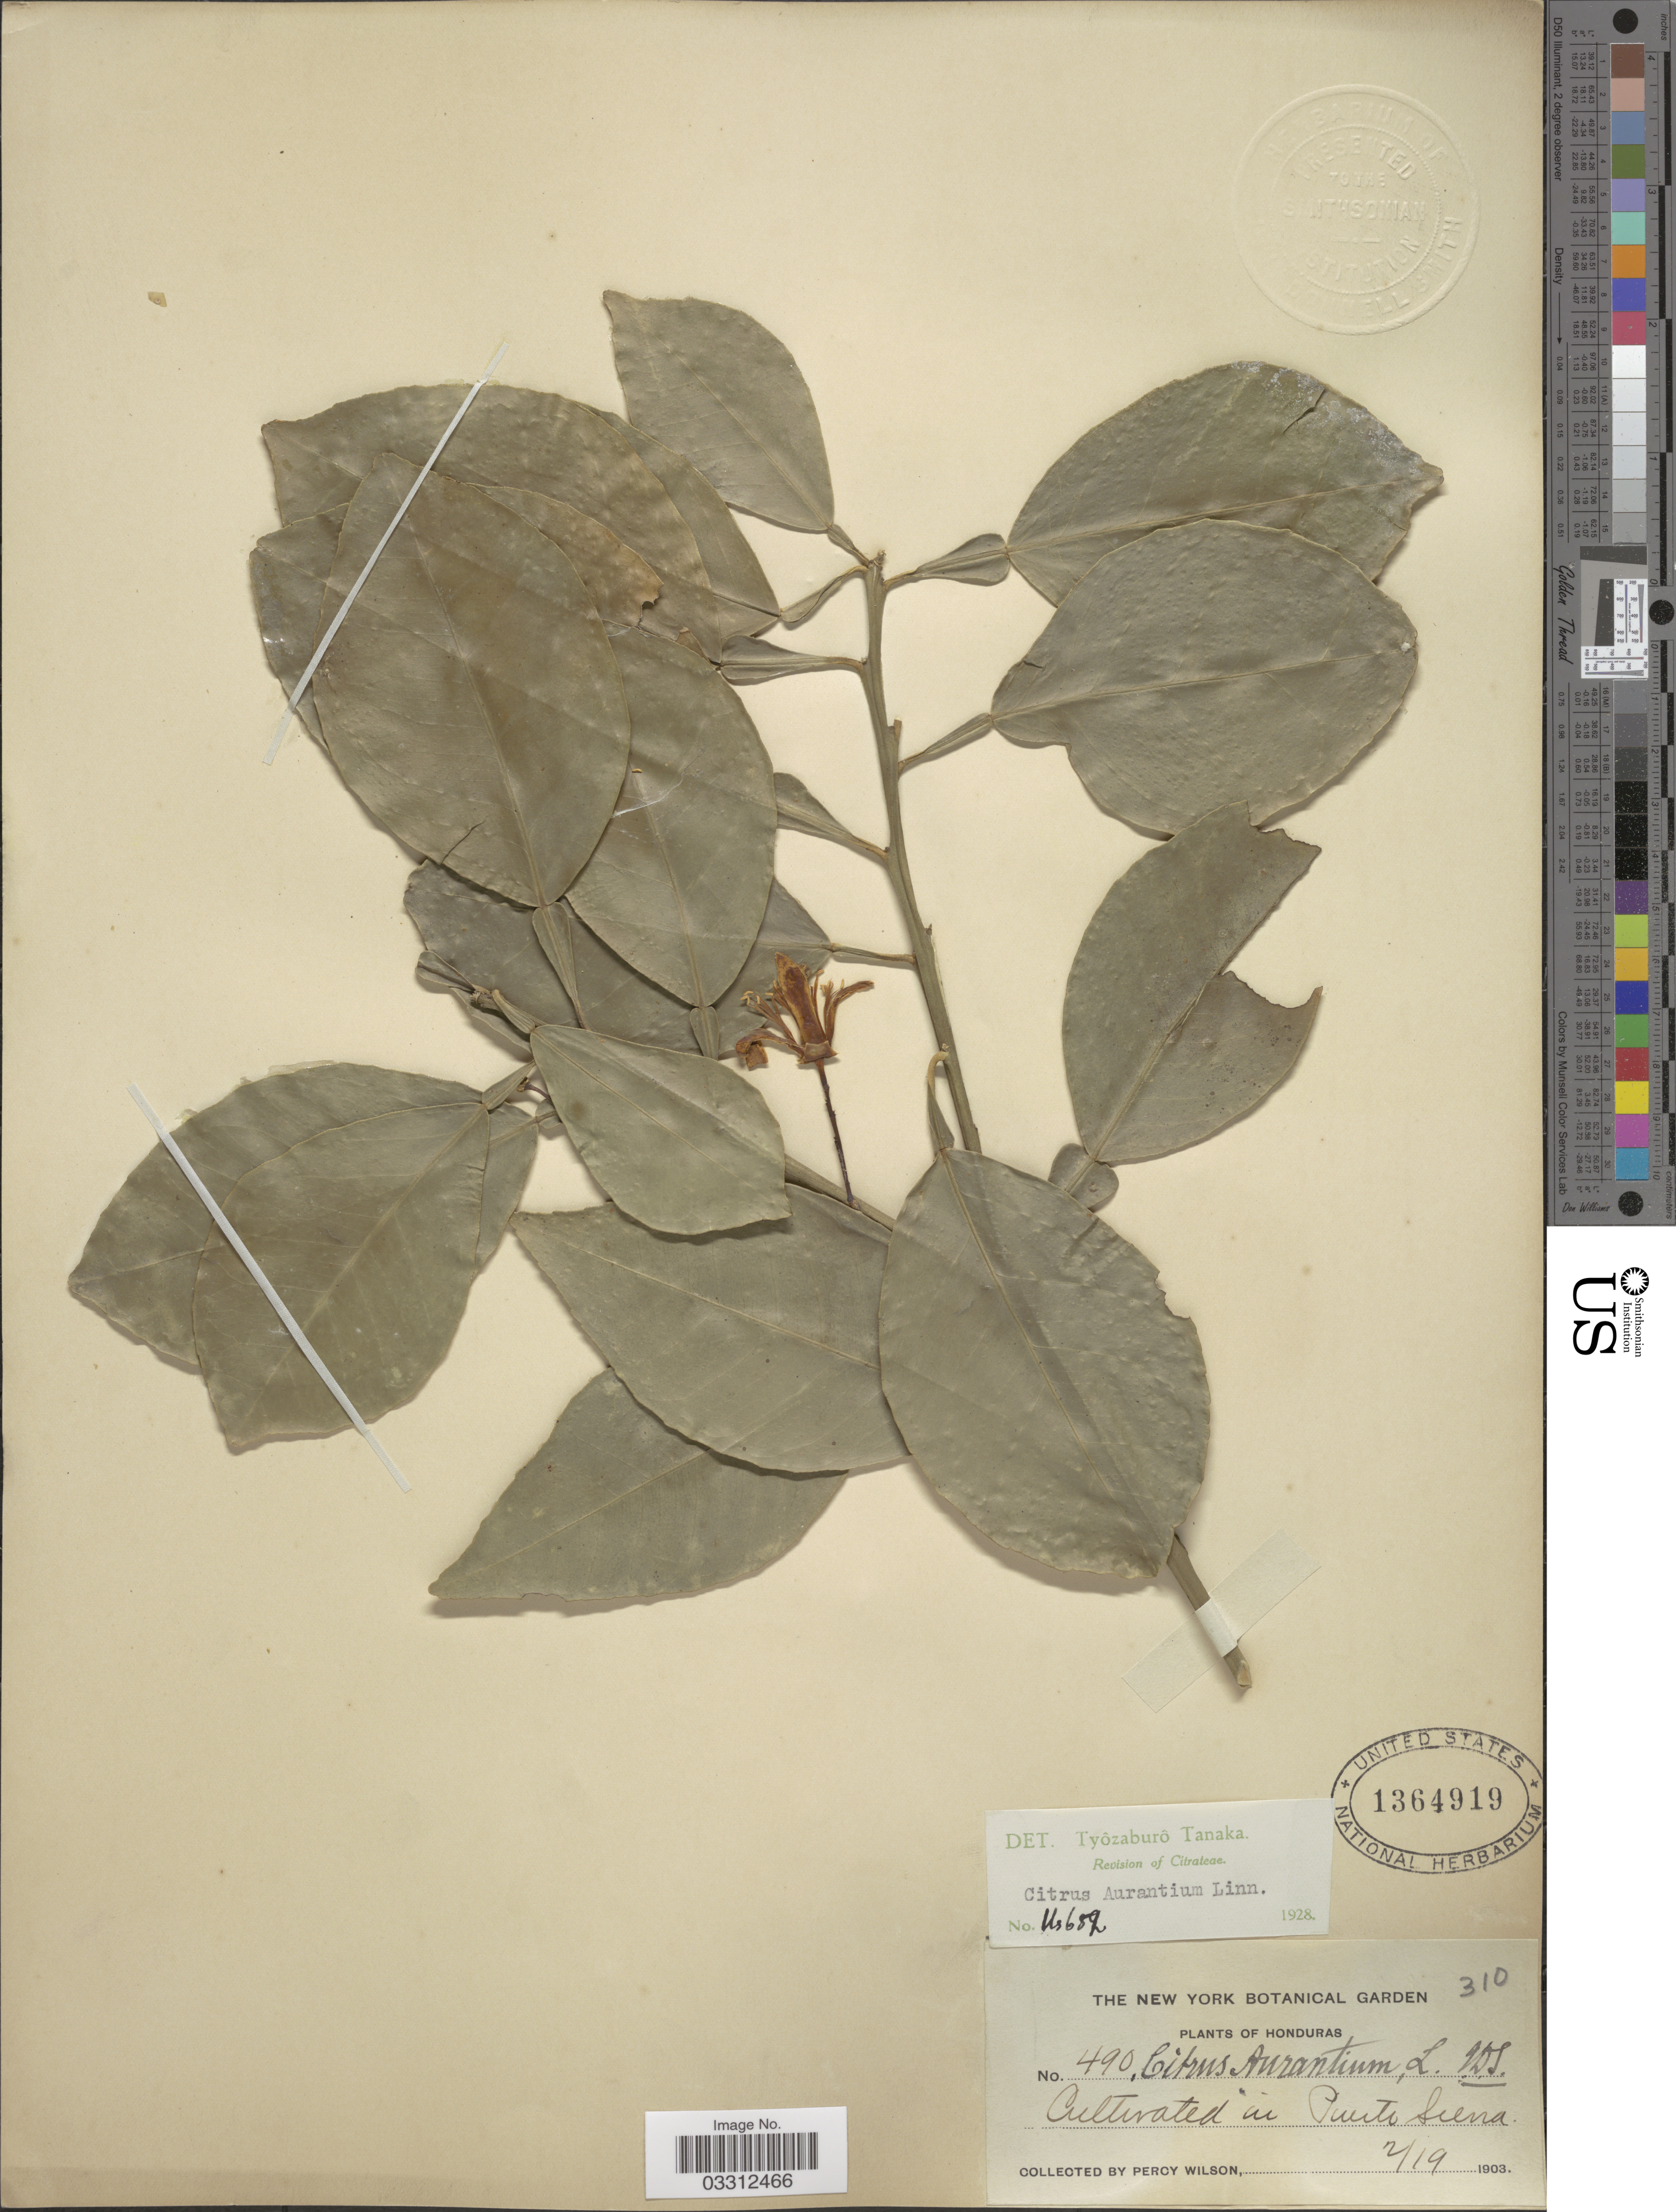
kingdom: Plantae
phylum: Tracheophyta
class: Magnoliopsida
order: Sapindales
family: Rutaceae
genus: Citrus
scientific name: Citrus x aurantium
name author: L.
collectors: P. Wilson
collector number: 490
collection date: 1903-02-19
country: Honduras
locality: Punto Sierra.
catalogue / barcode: US 1364919